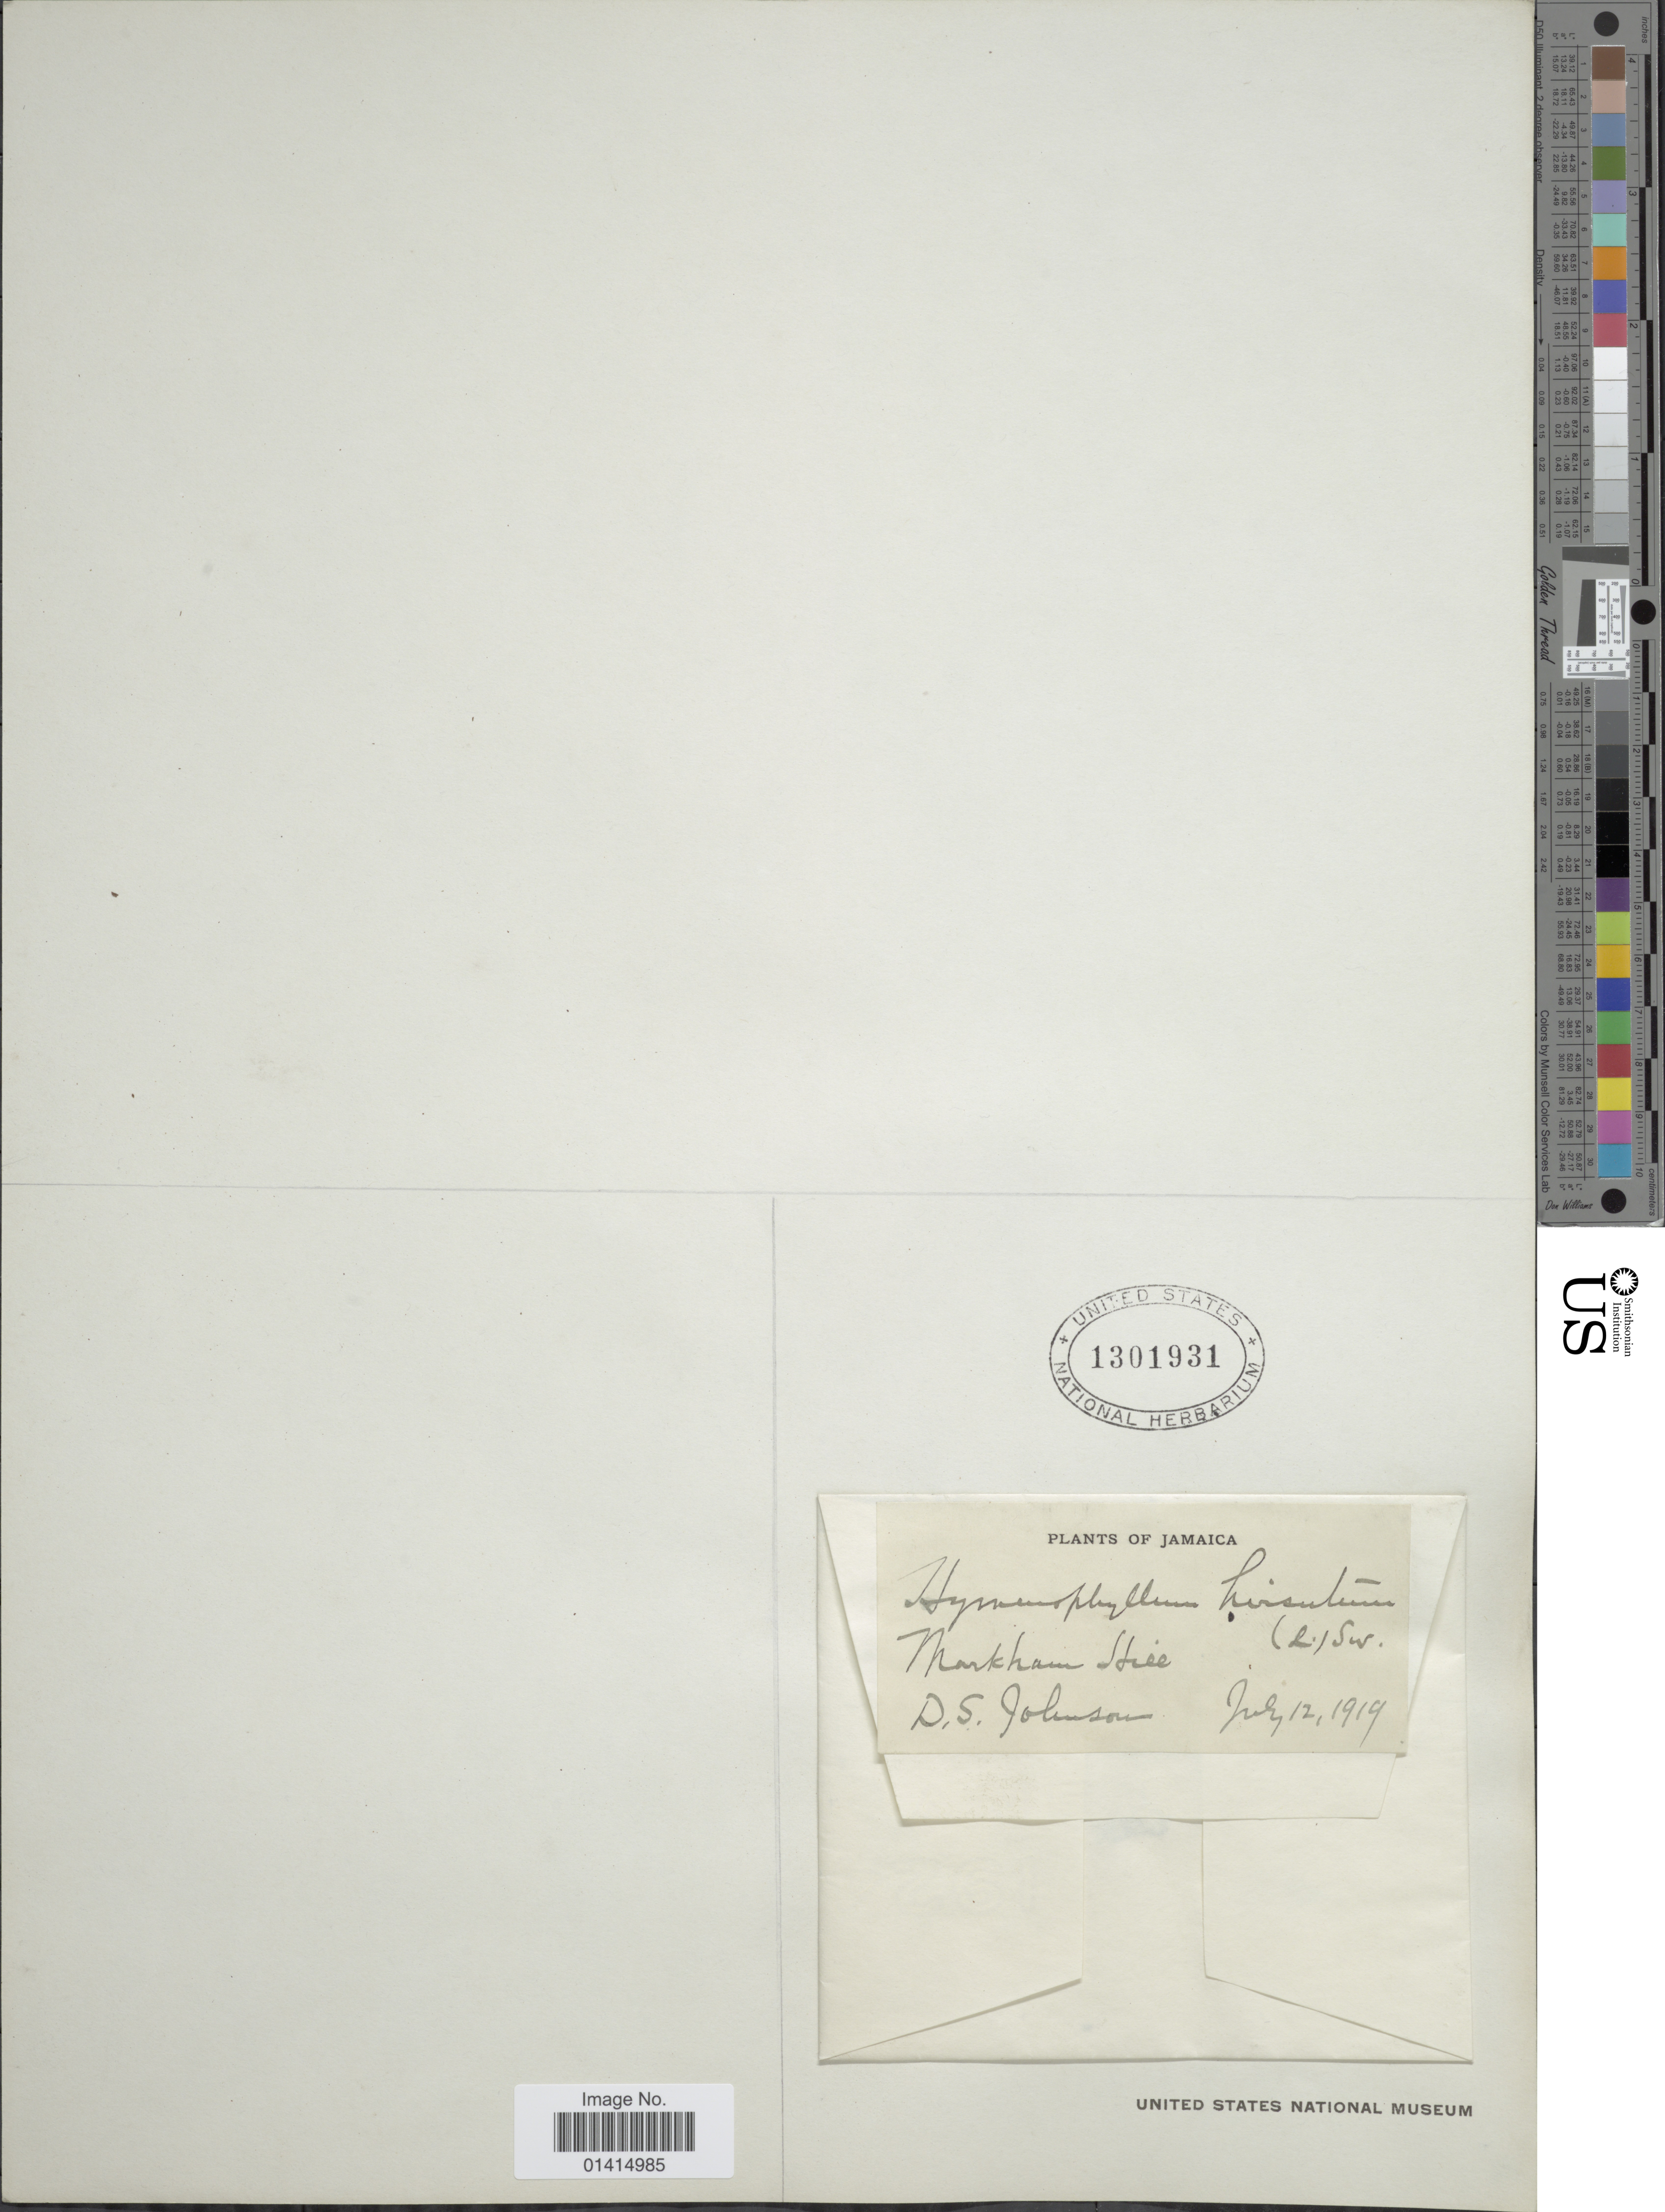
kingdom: Plantae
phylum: Tracheophyta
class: Polypodiopsida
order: Hymenophyllales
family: Hymenophyllaceae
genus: Hymenophyllum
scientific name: Hymenophyllum fragile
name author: (Hedw.) C.V. Morton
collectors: D. S. Johnson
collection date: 1919-07-12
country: Jamaica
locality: Markham Hill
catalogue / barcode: US 1301931